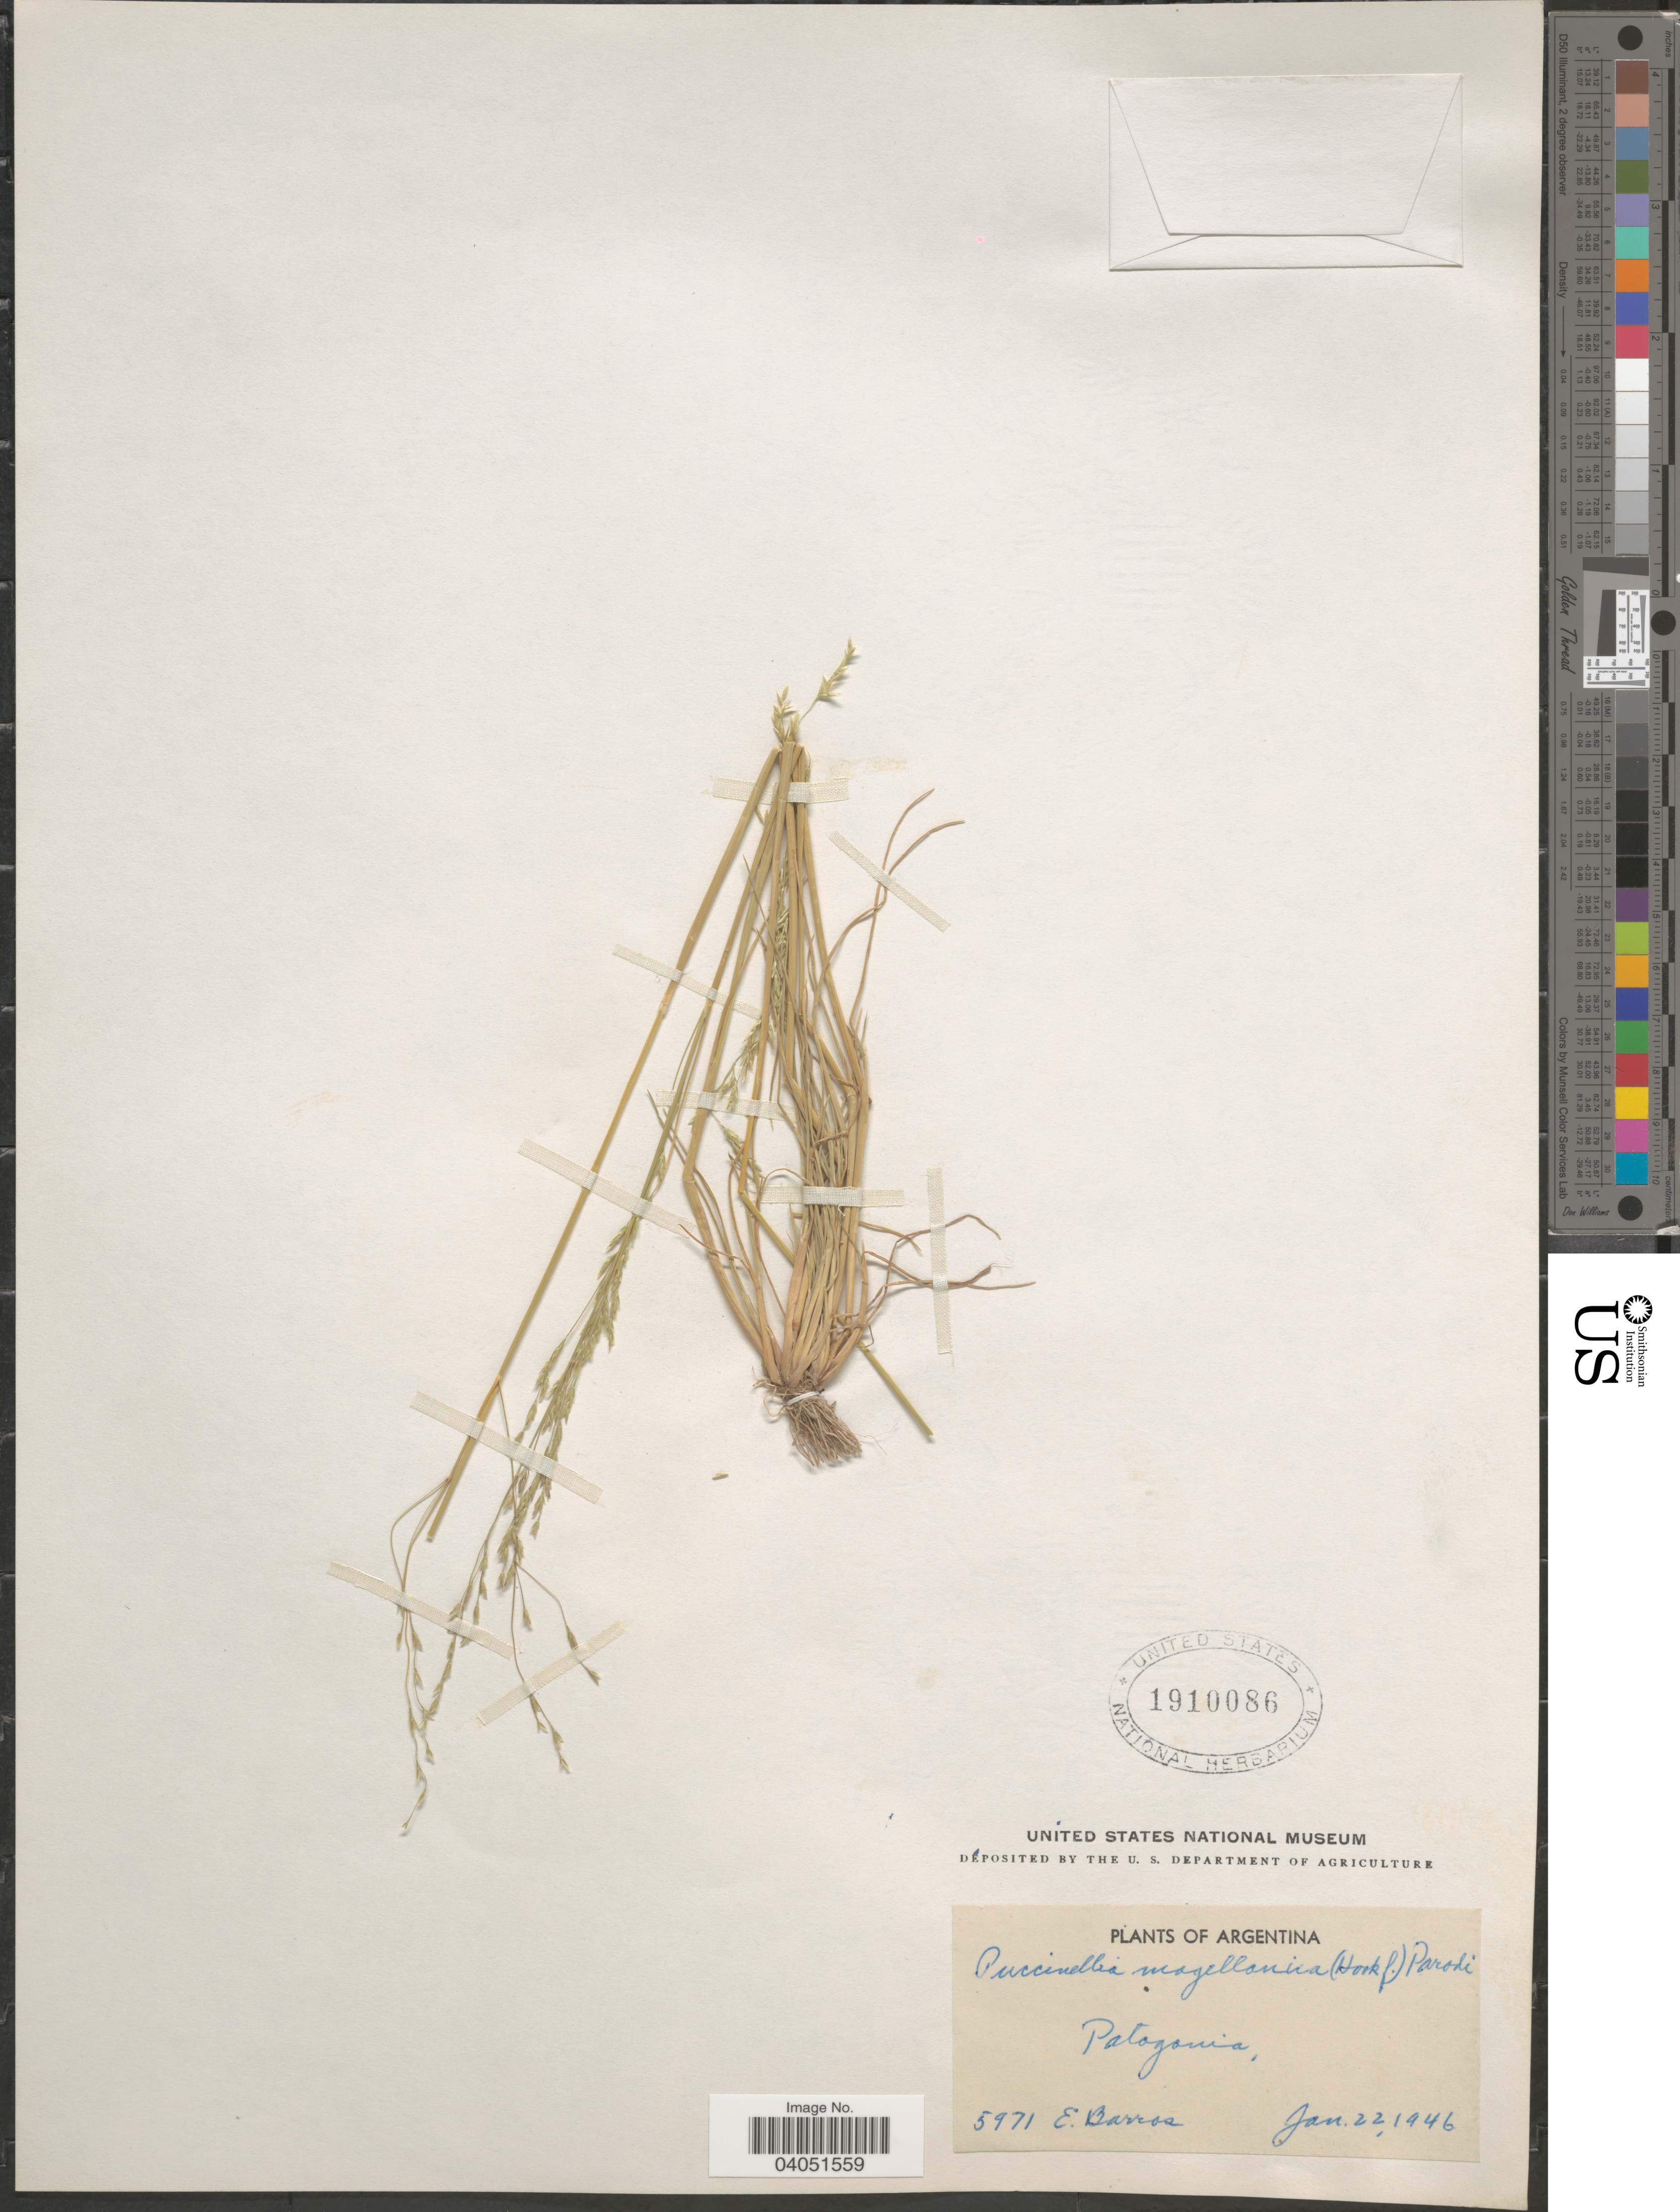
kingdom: Plantae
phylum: Tracheophyta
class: Liliopsida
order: Poales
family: Poaceae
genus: Puccinellia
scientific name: Puccinellia magellanica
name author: (Hook. f.) Parodi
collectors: E. Barros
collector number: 5971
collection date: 1946-01-22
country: Argentina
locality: Patagonia.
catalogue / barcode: US 1910086